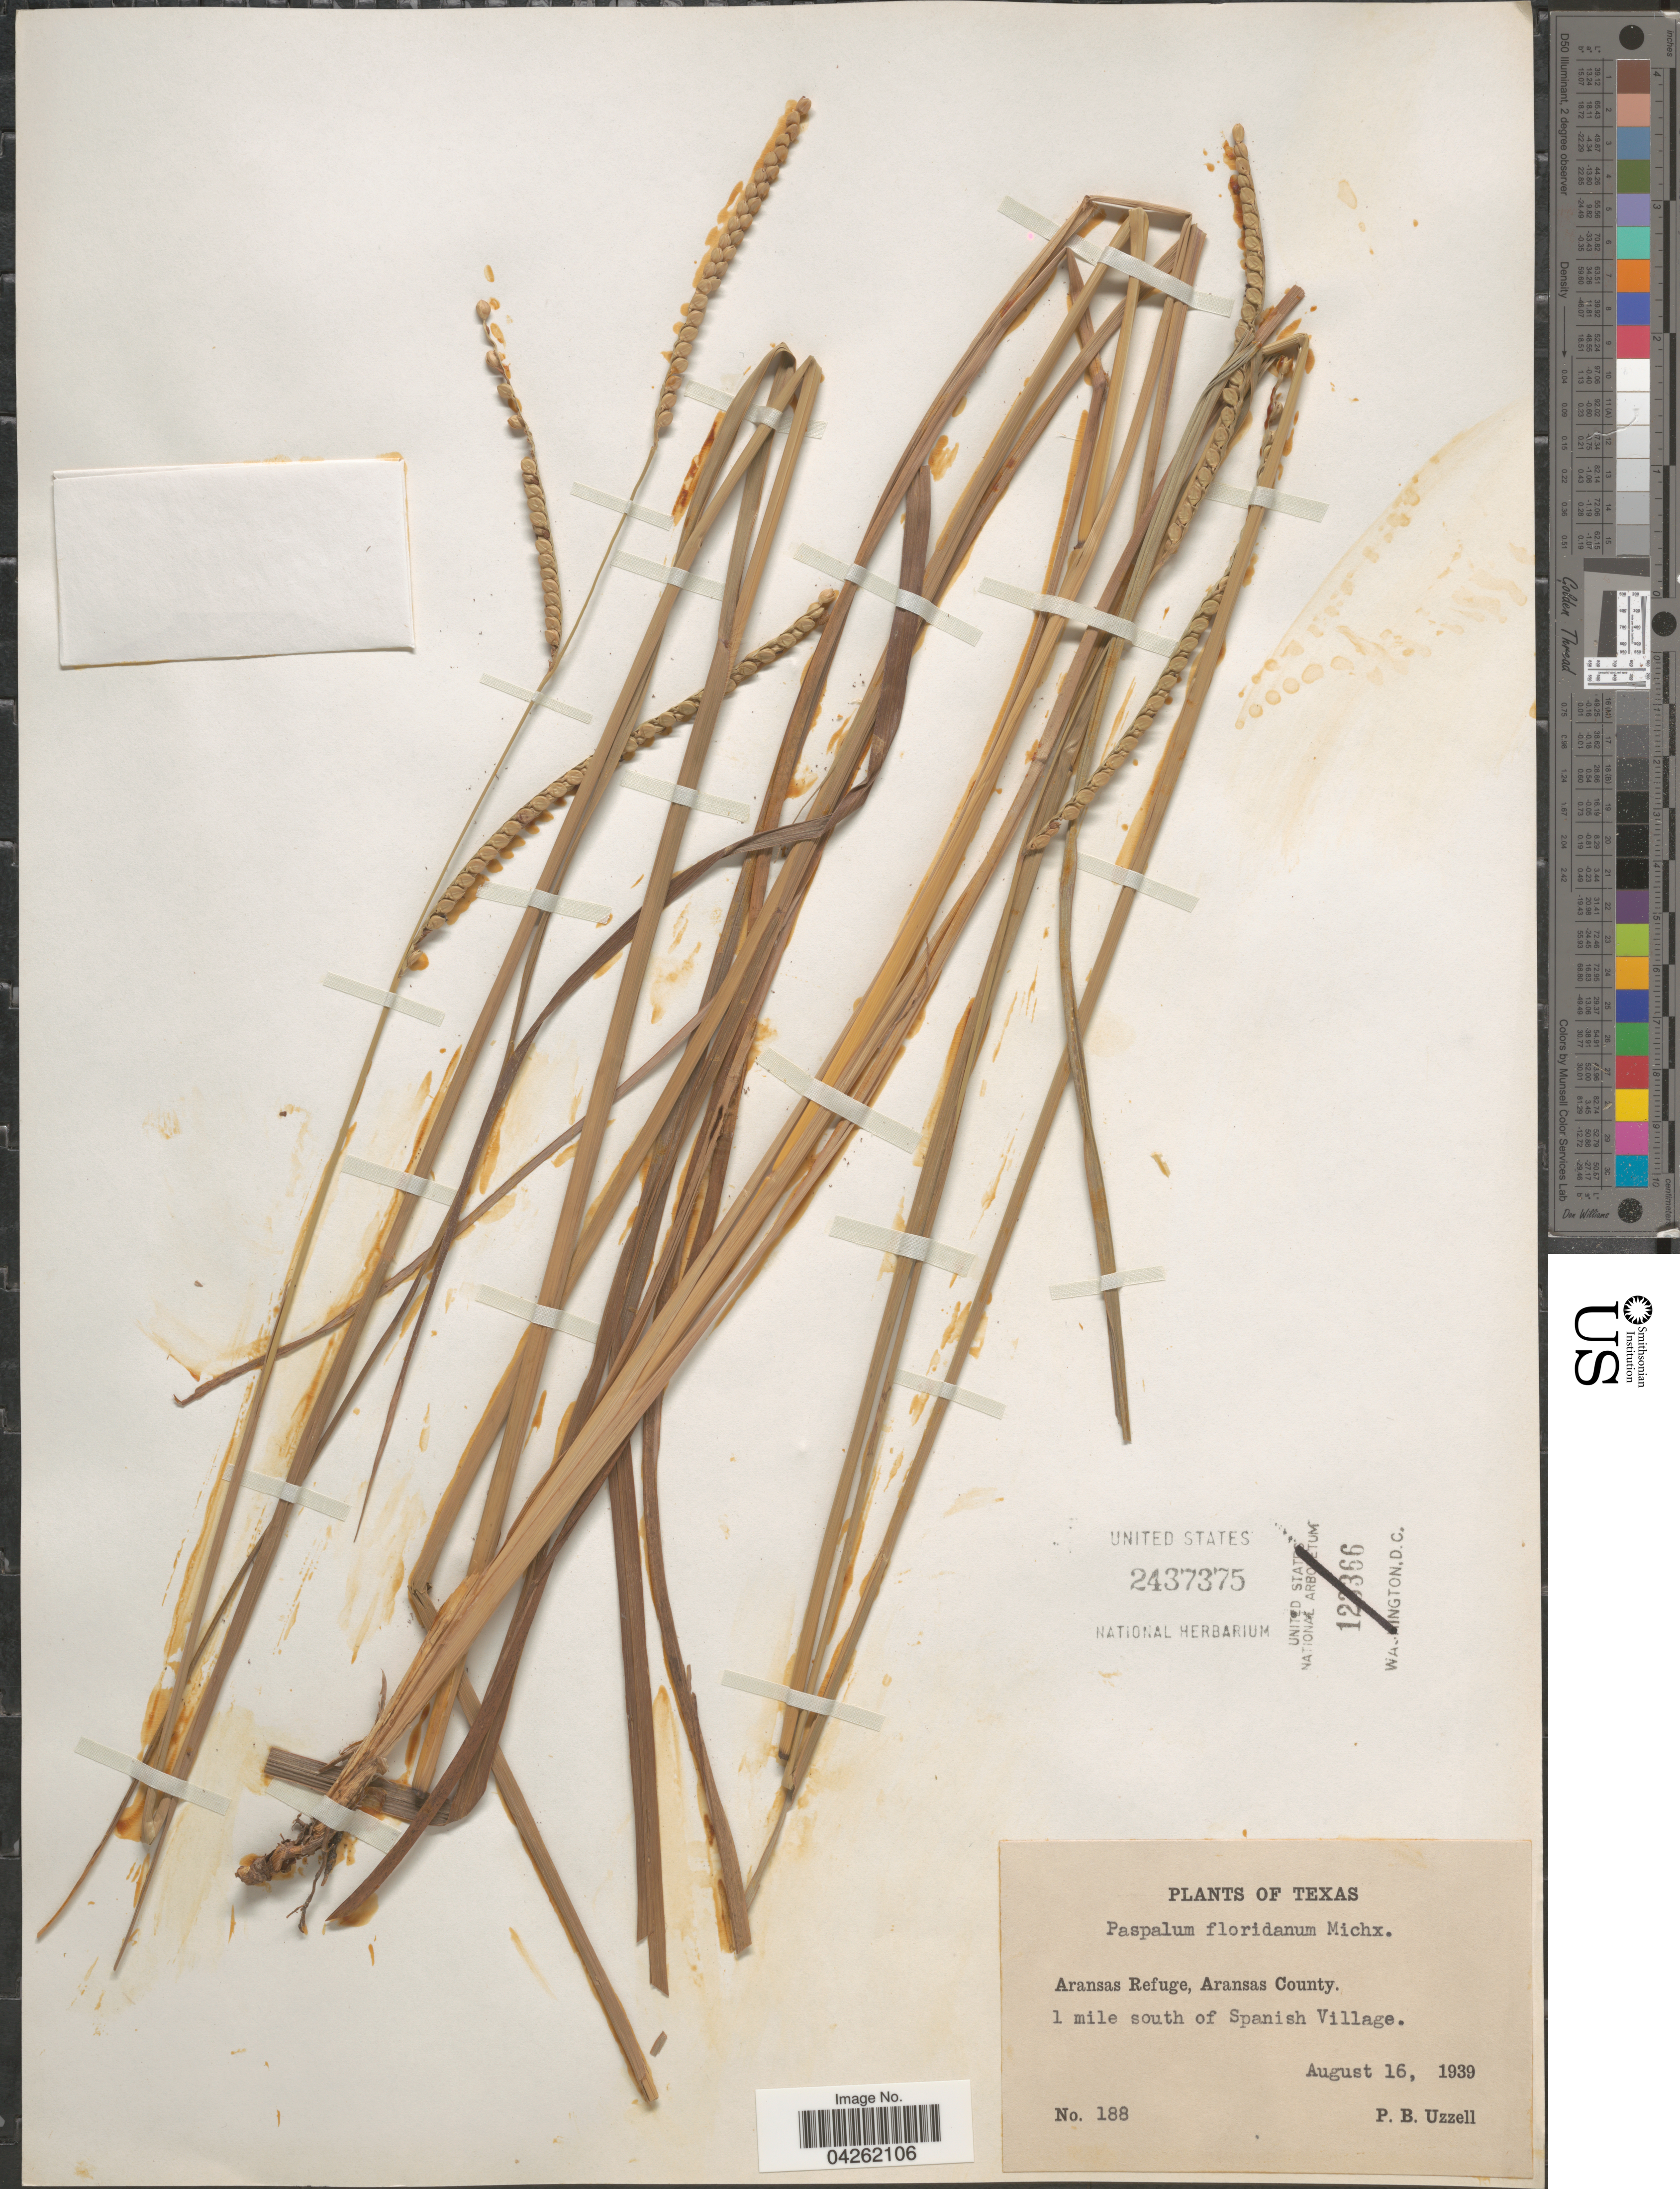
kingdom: Plantae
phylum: Tracheophyta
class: Liliopsida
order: Poales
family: Poaceae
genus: Paspalum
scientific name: Paspalum floridanum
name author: Michx.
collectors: P. Uzzell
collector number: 188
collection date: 1939-08-16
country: United States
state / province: Texas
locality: Aransas Refuge, Aransas County. 1 mile south of Spanish Village.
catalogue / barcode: US 2437375